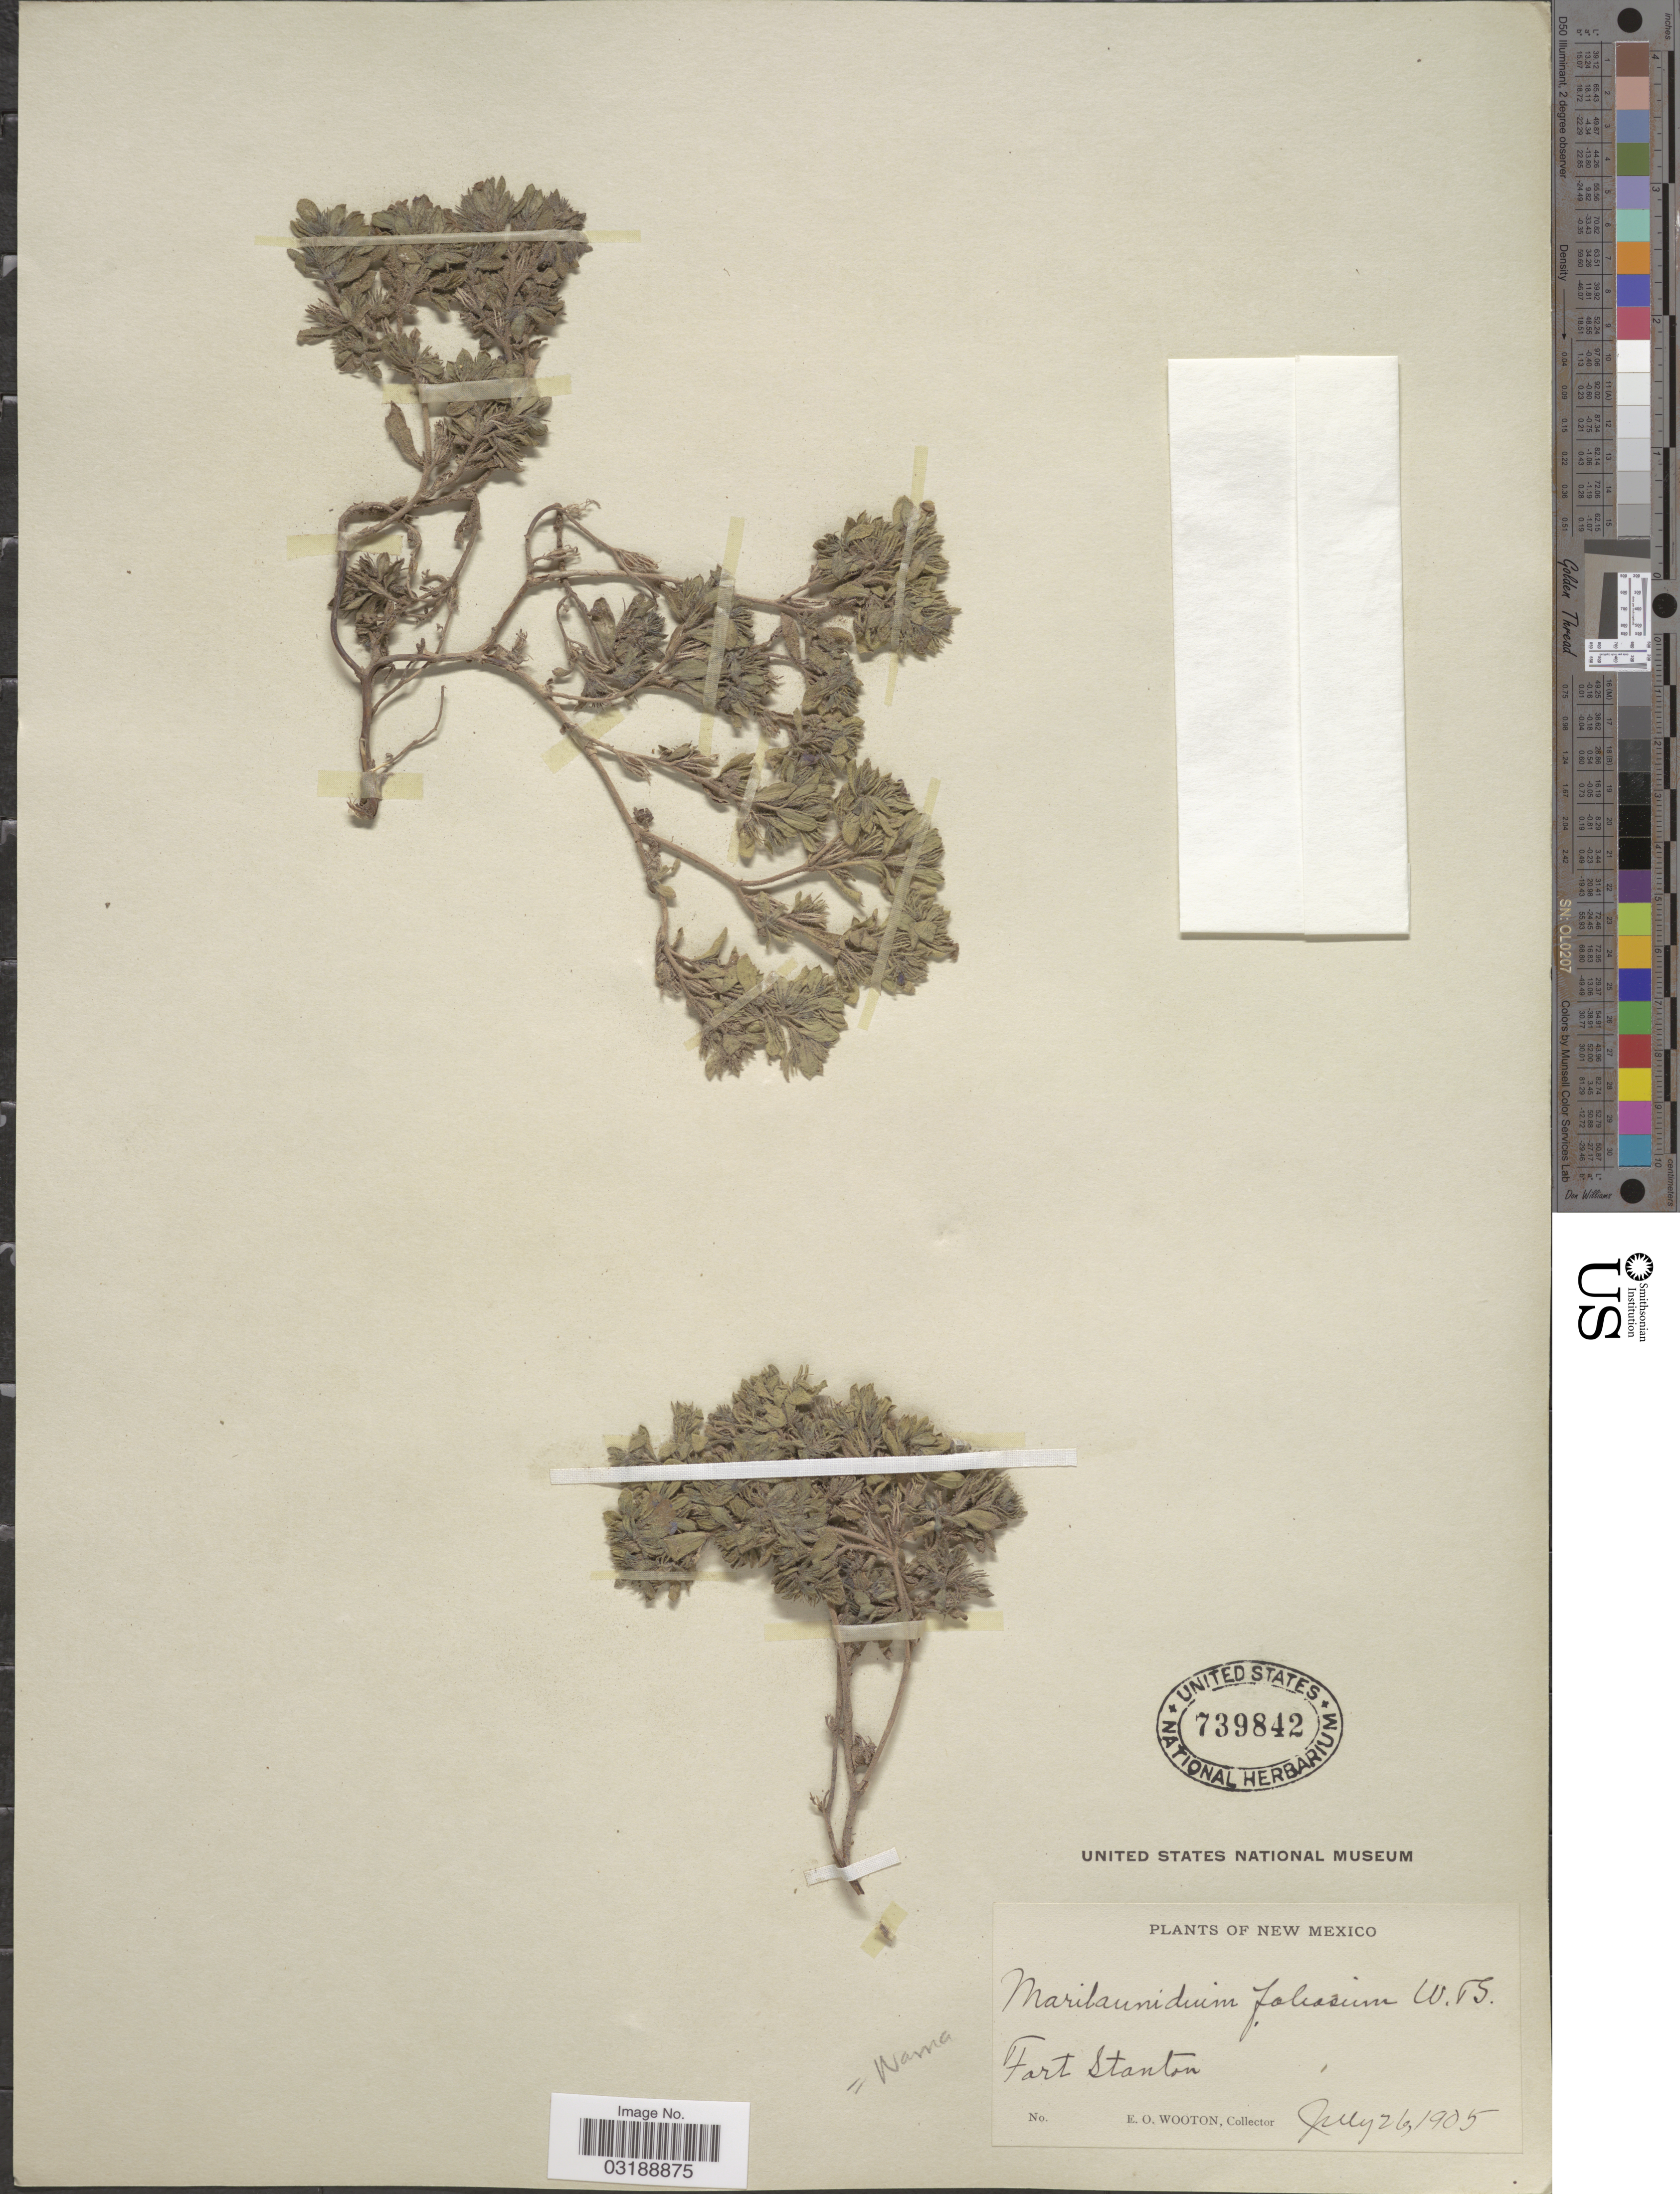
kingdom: Plantae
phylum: Tracheophyta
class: Magnoliopsida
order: Boraginales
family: Namaceae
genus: Nama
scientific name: Nama havardii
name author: A. Gray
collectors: E. O. Wooton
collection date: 1905-07-26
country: United States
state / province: New Mexico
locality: Fort Stanton.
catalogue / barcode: US 739842